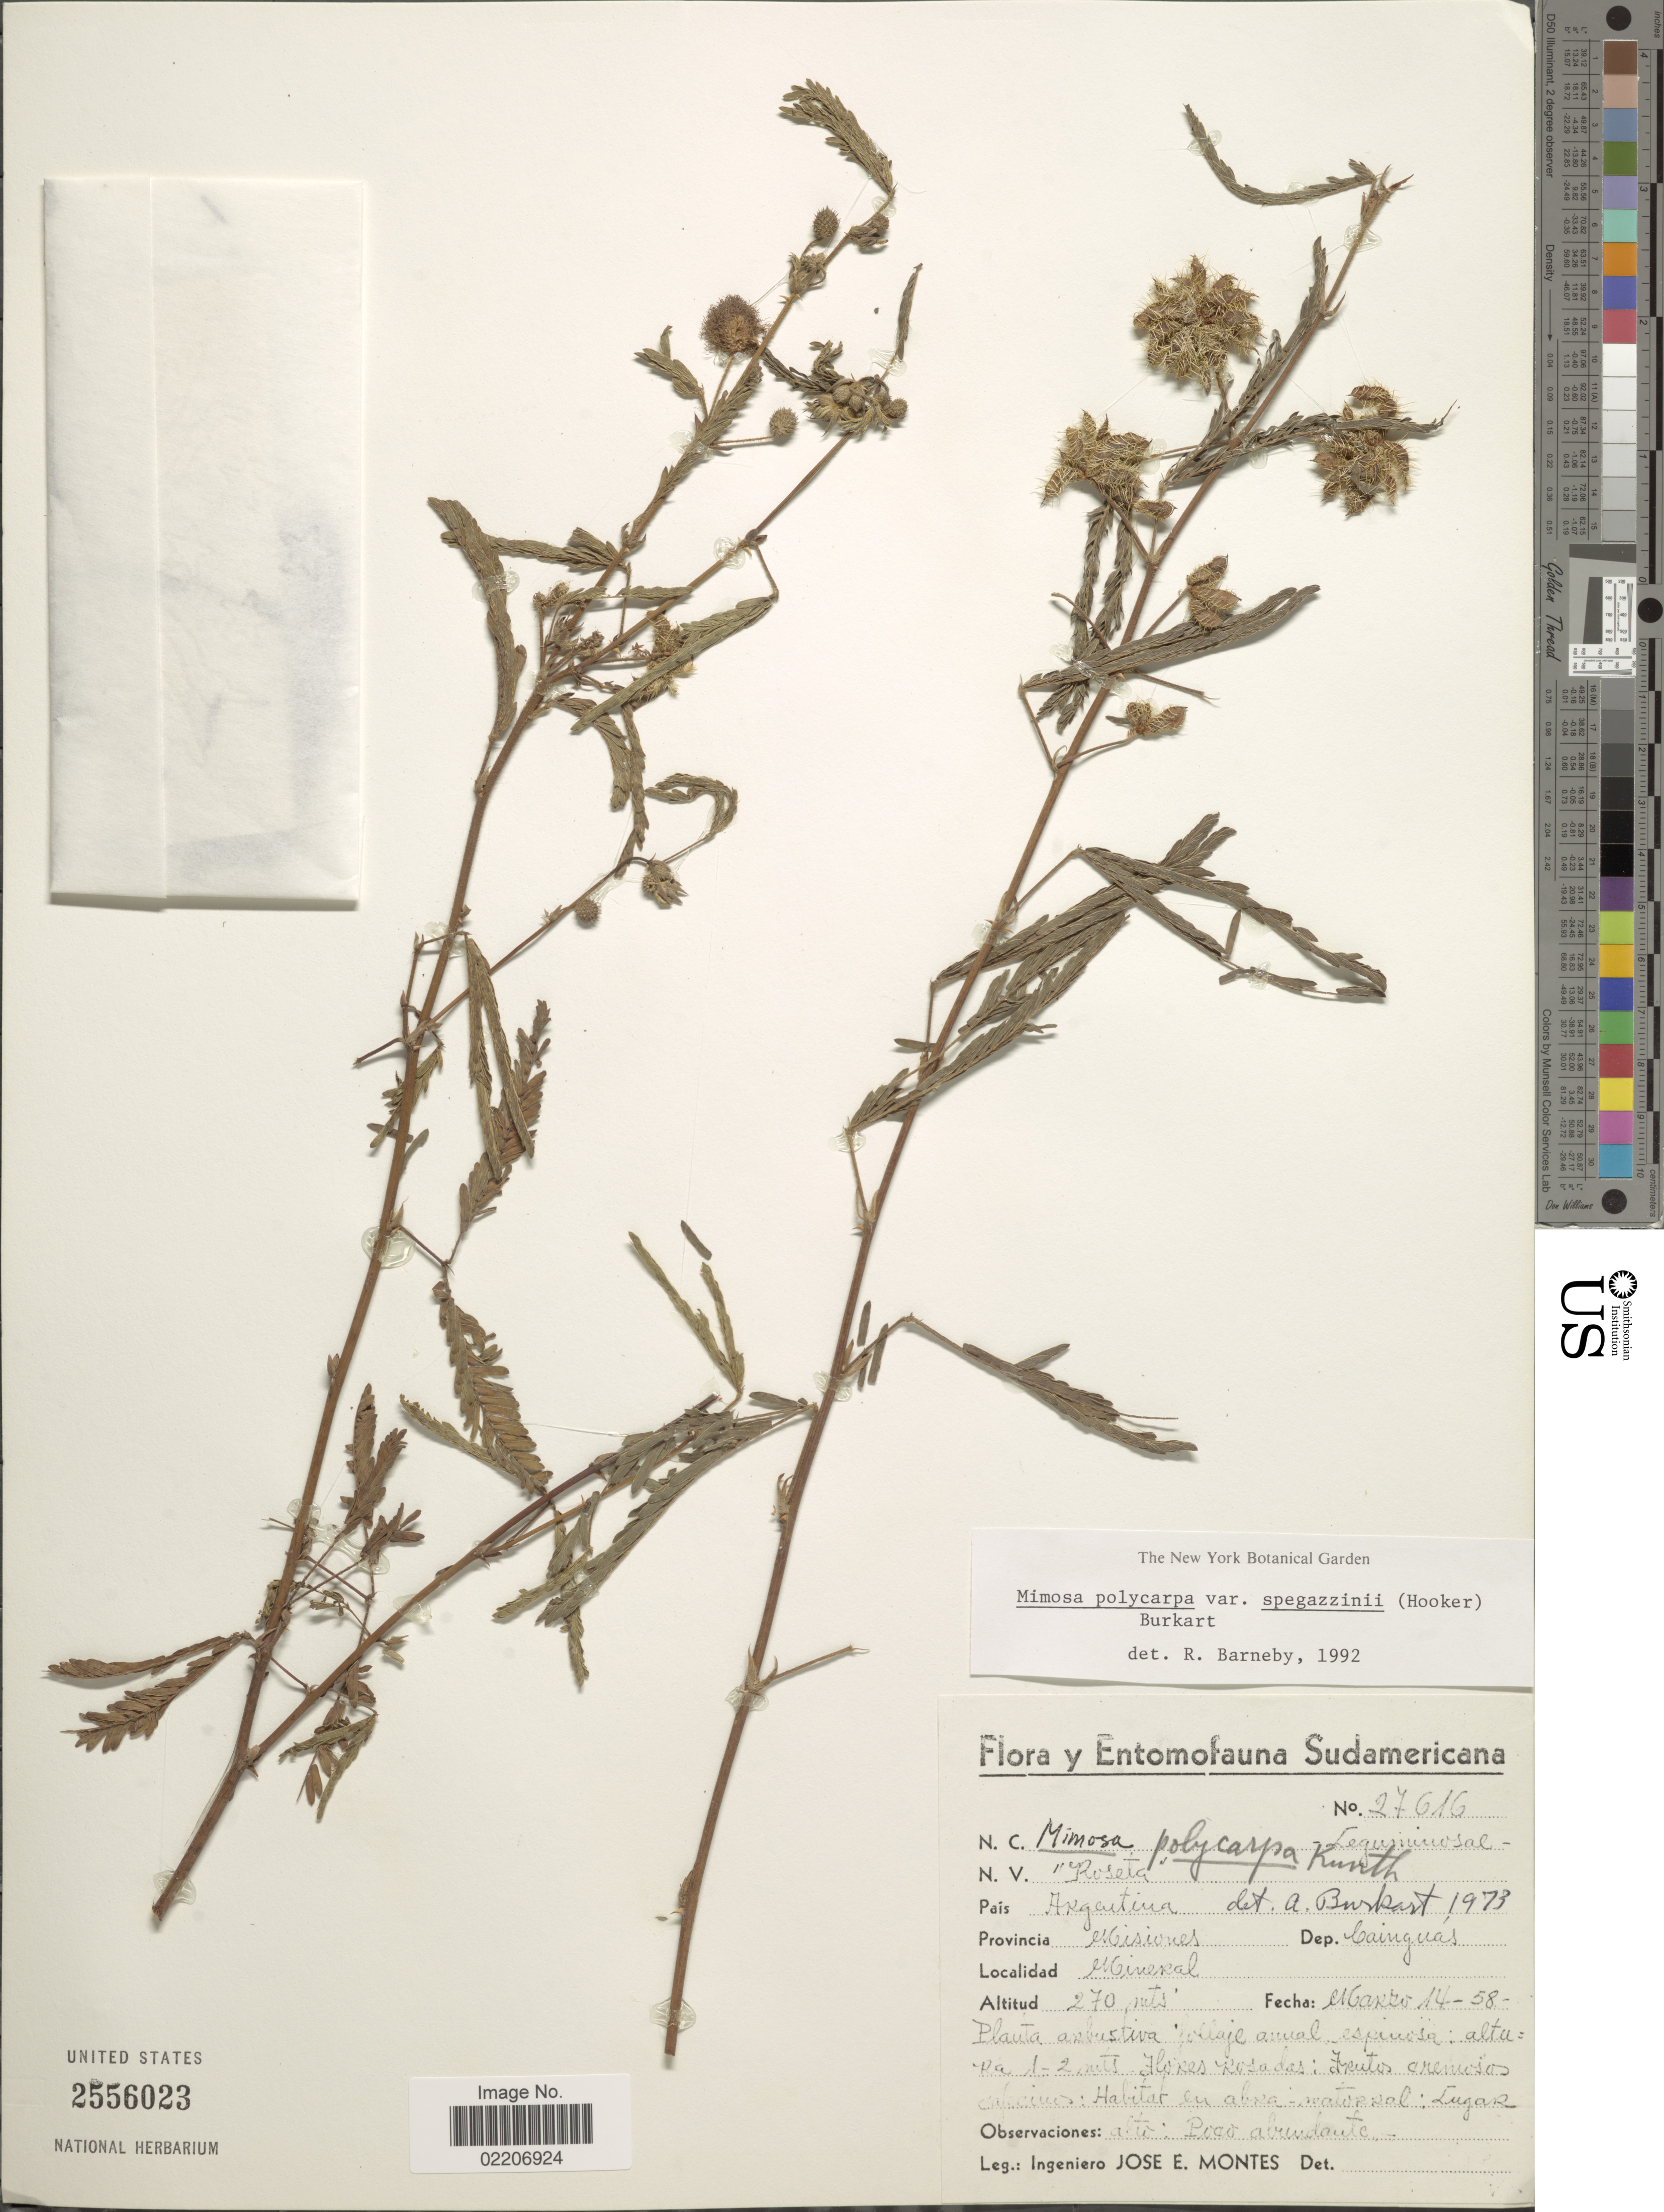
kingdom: Plantae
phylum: Tracheophyta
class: Magnoliopsida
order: Fabales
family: Fabaceae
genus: Mimosa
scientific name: Mimosa polycarpa var. spegazzinii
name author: (Pirotta) Burkart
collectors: J. E. Montes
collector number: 27616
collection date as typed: Transcribed d/m/y: 14/3/58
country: Argentina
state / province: Misiones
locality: Sudamericana, Dep. Cainguas, Mineral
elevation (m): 270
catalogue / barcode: US 2556023